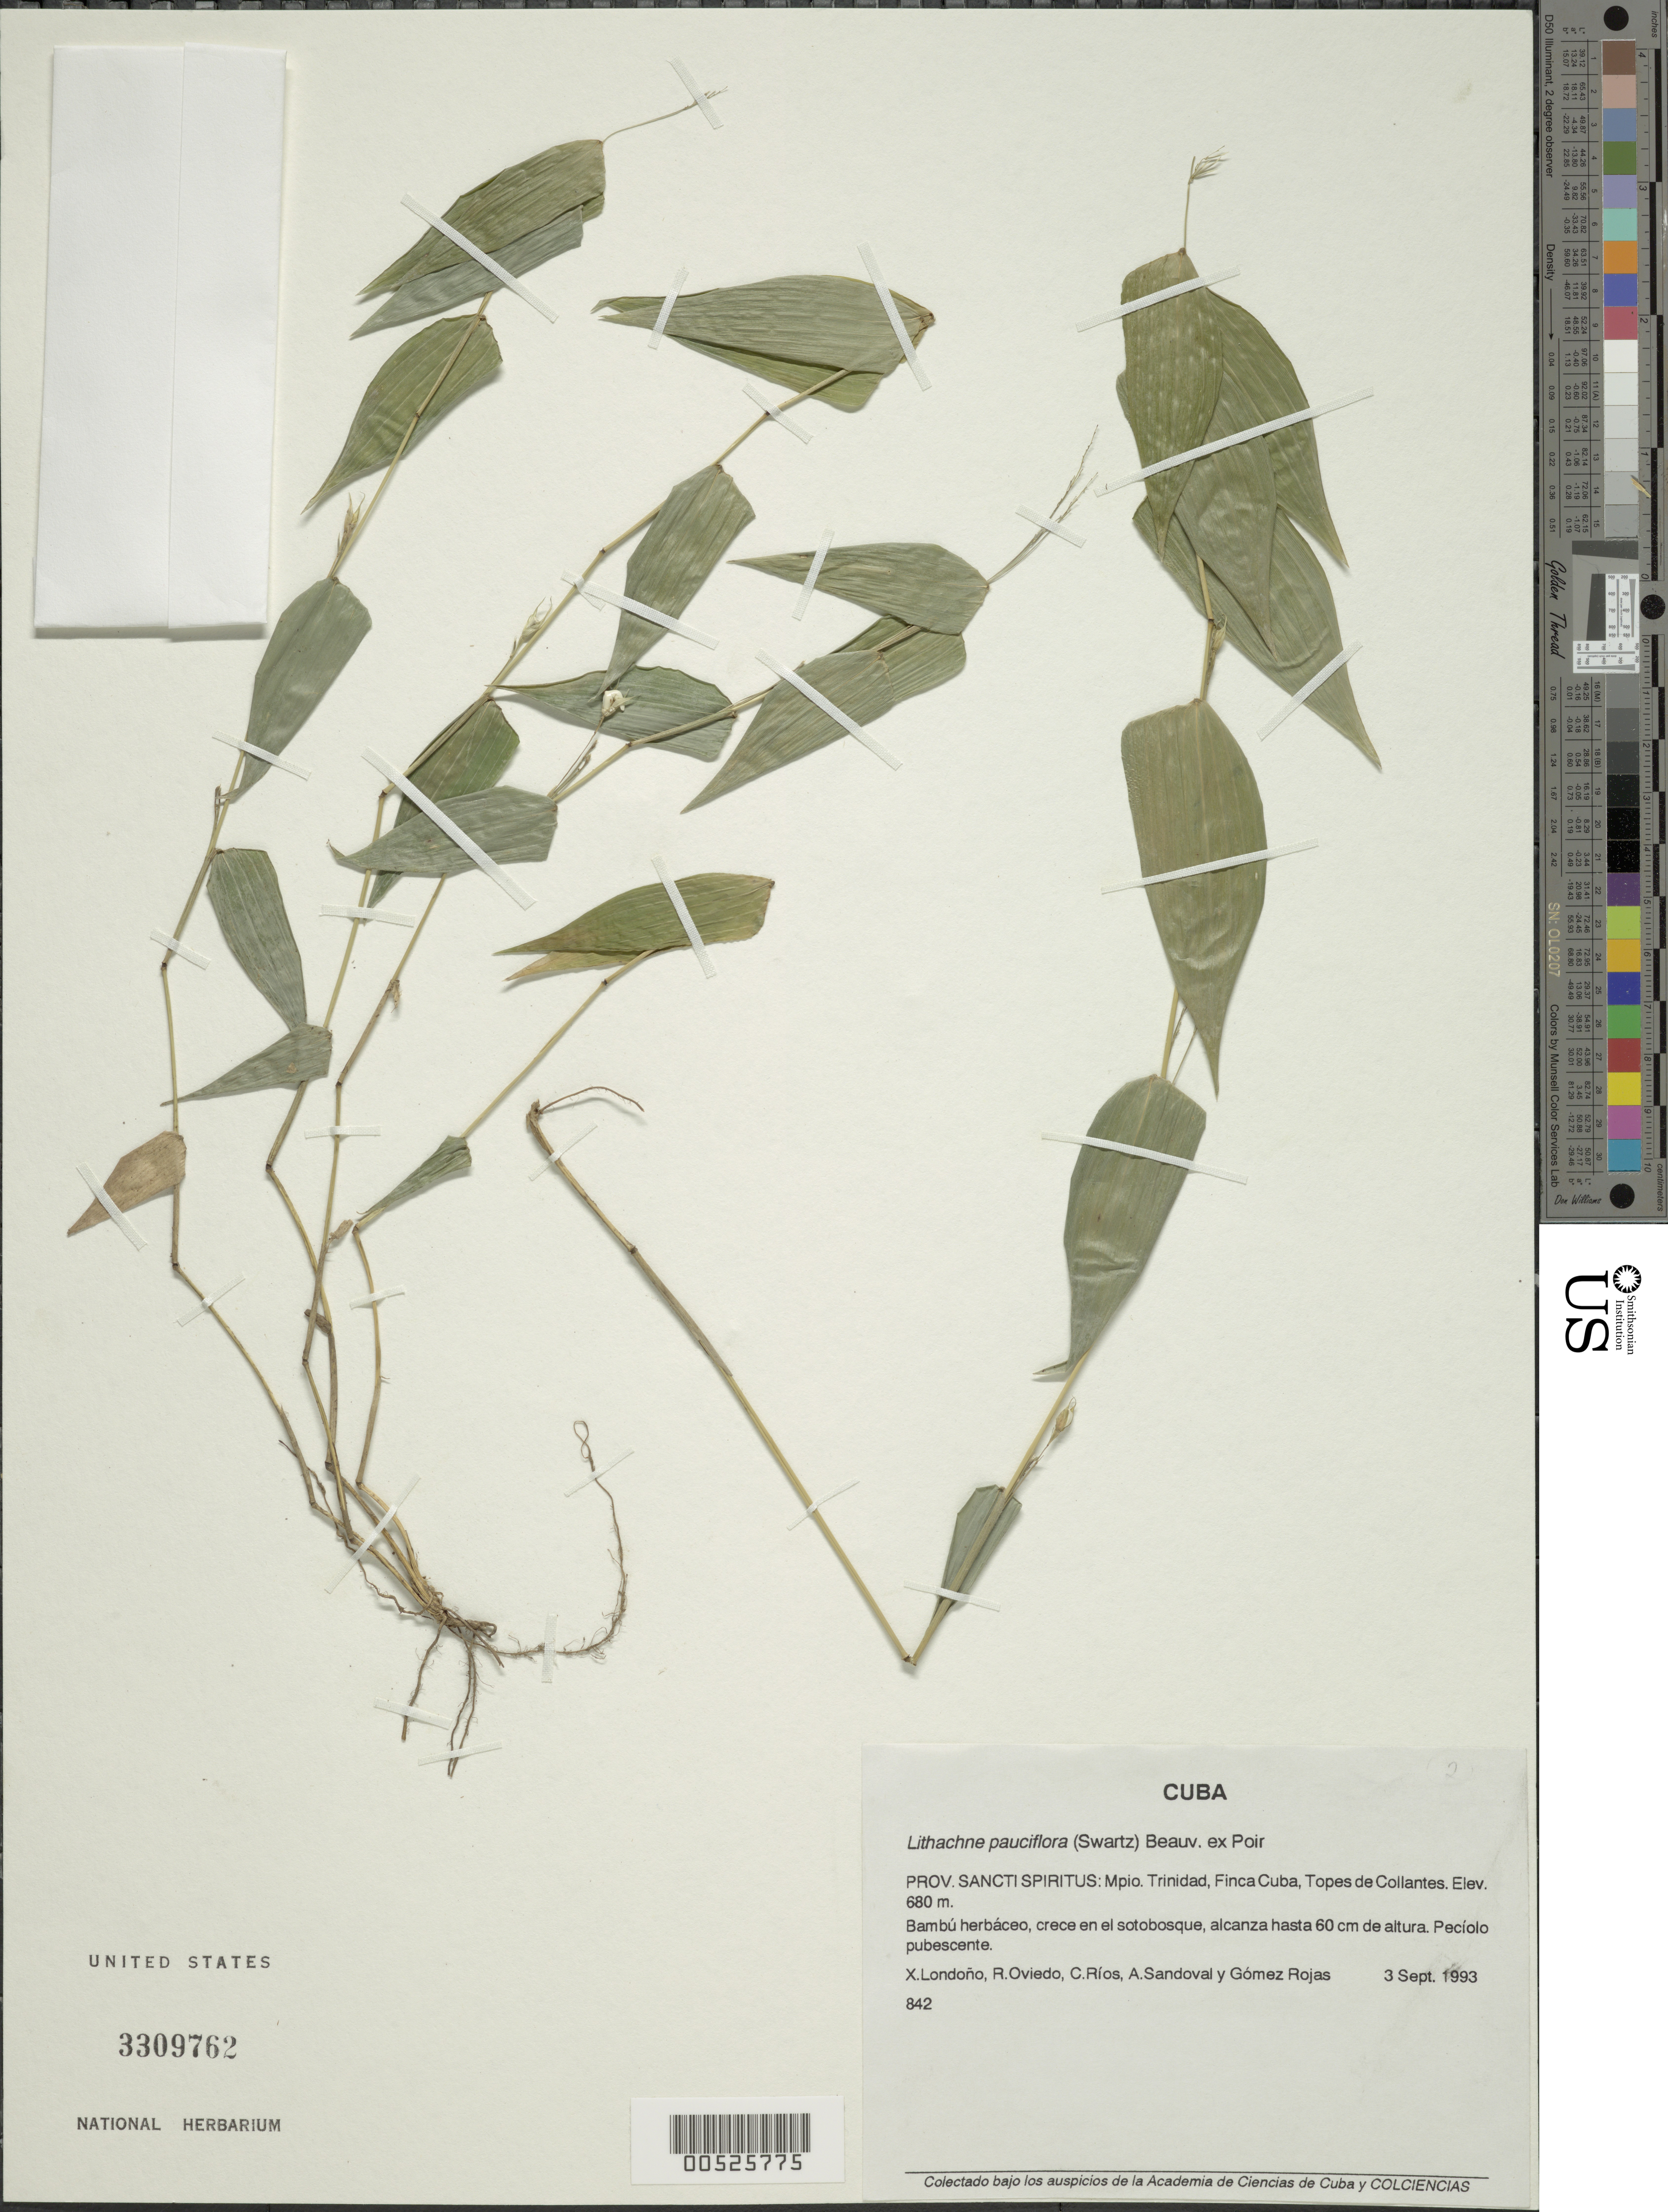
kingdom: Plantae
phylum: Tracheophyta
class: Liliopsida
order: Poales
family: Poaceae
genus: Lithachne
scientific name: Lithachne pauciflora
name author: (Sw.) P. Beauv.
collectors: X. Londoño, R. Oviedo, C. Rios, A. Sandoval & -- Gomez R.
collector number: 840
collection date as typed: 03 Sep 1993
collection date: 1993-09-03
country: Cuba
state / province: Sancti Spíritus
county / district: Trinidad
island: Greater Antilles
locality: Finca cuba, topes de collantes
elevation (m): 680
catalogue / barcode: US 3309762